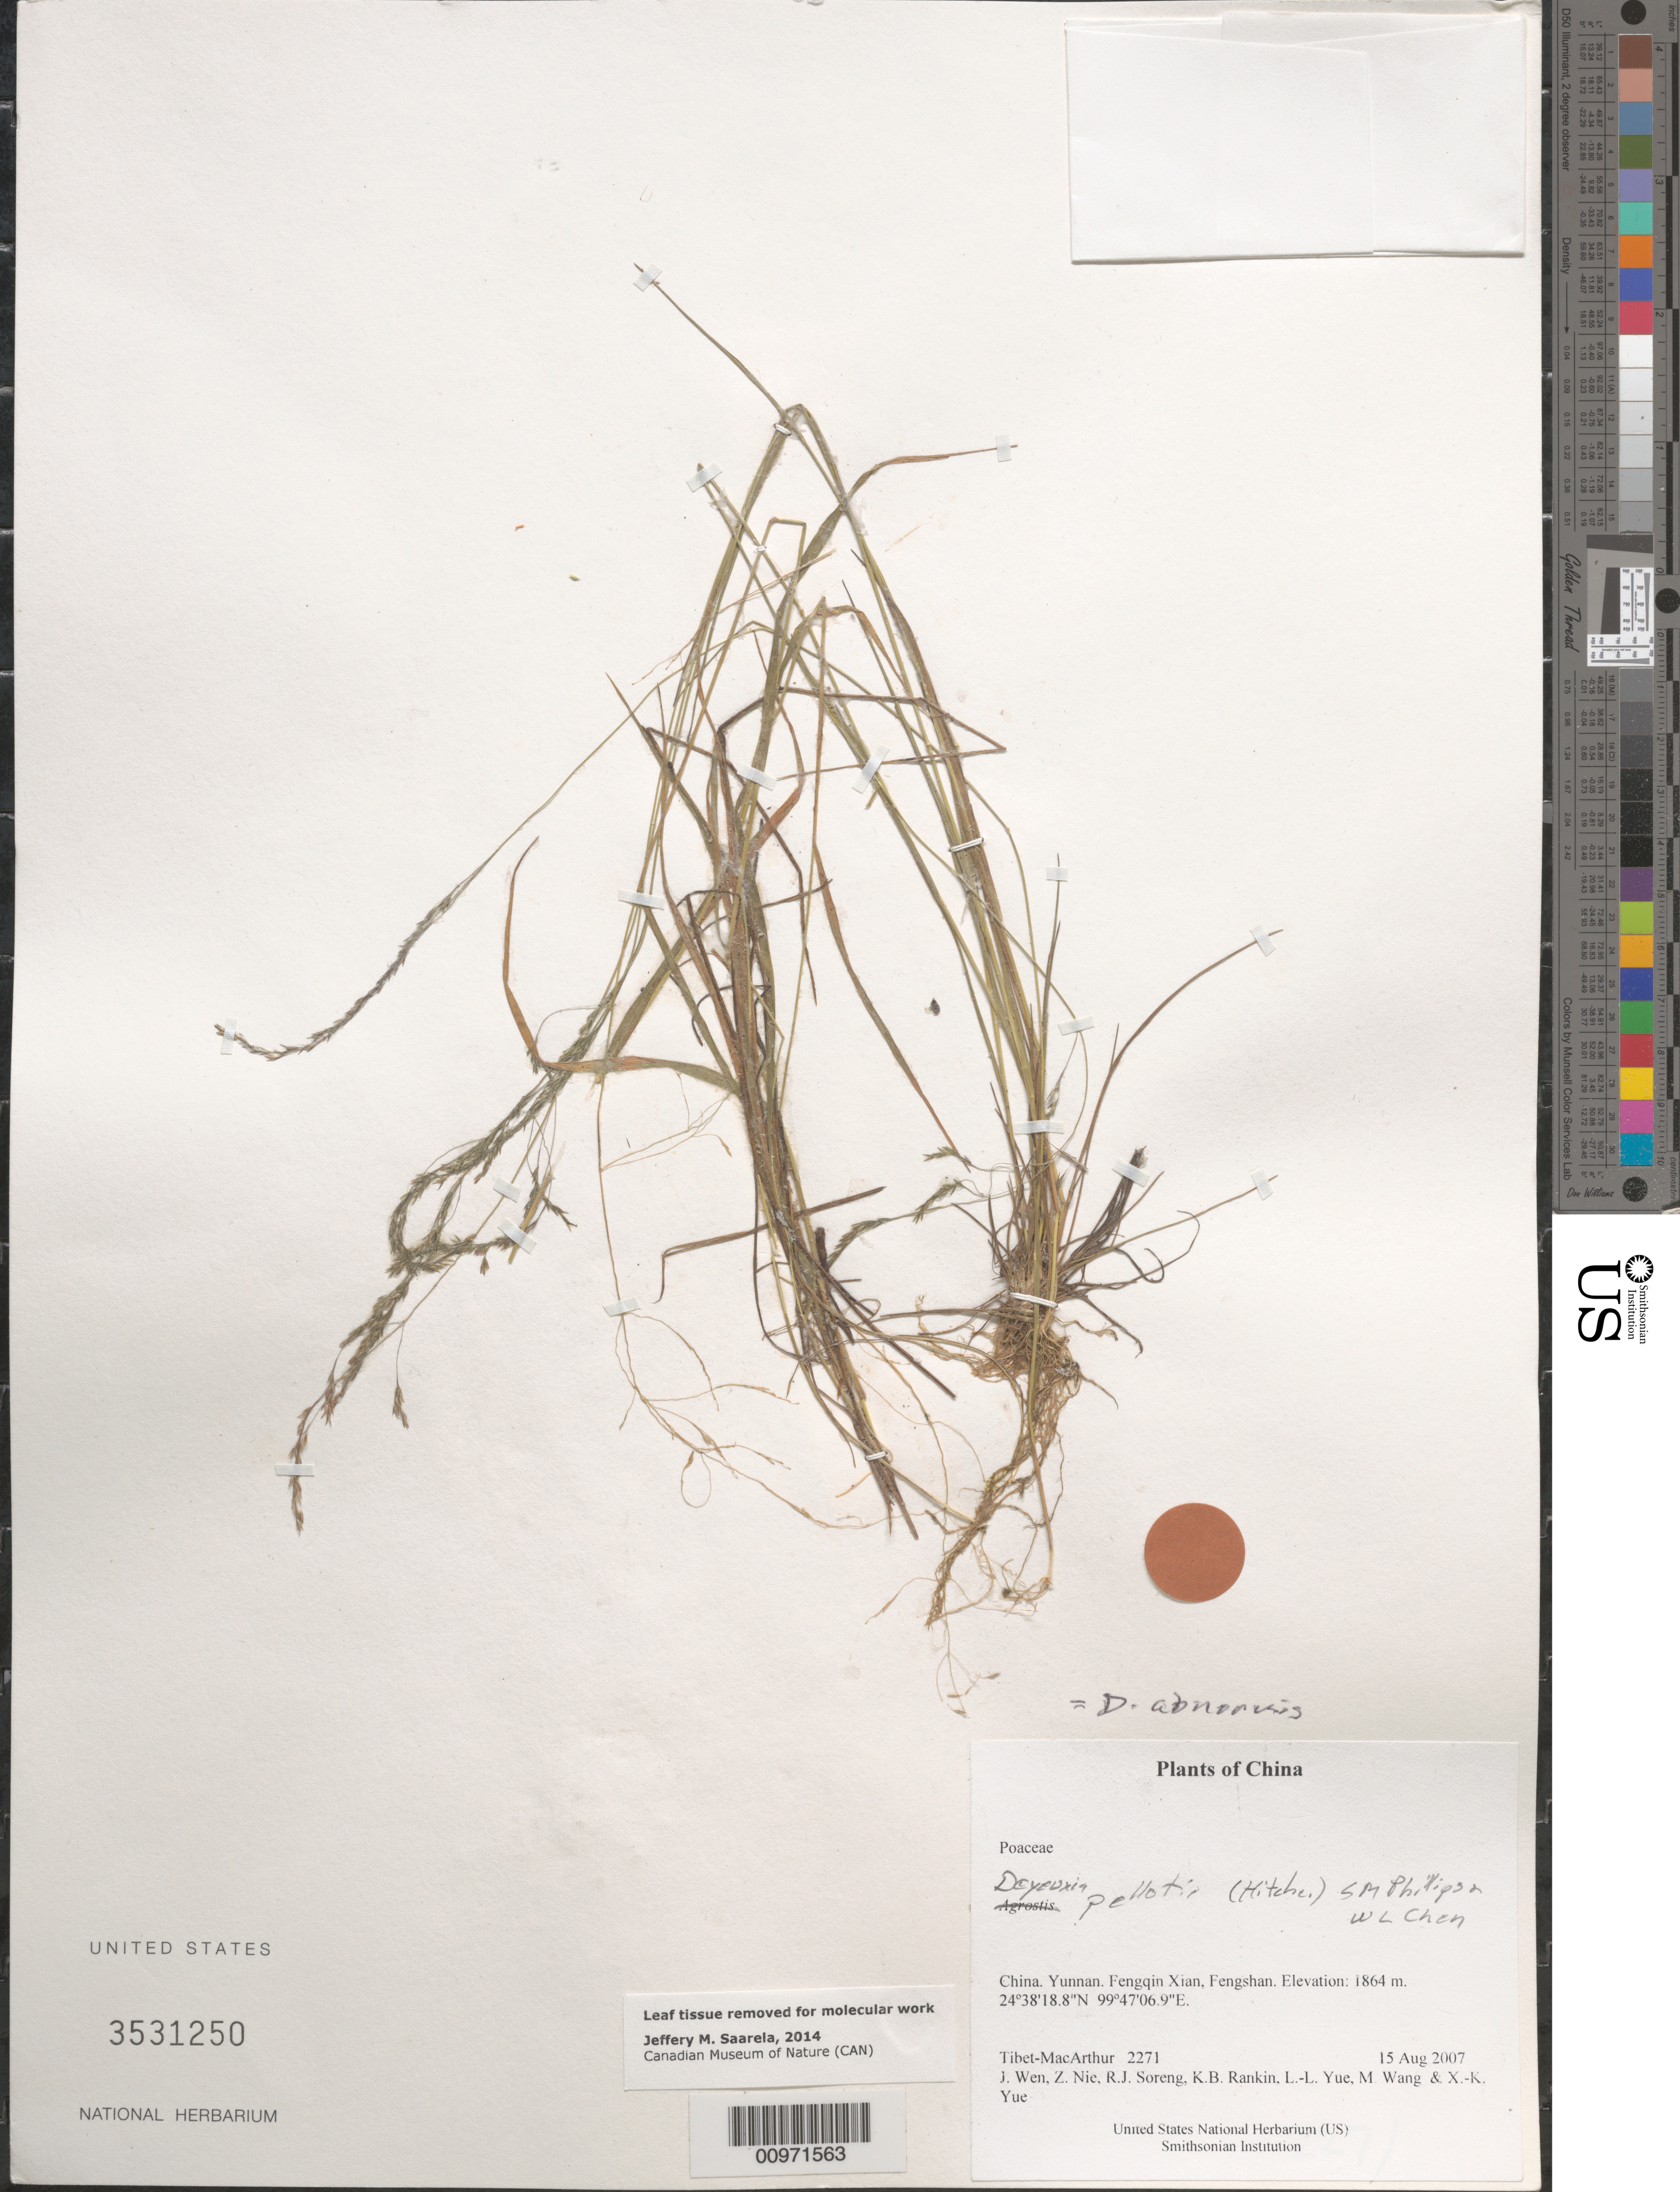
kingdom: Plantae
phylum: Tracheophyta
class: Liliopsida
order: Poales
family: Poaceae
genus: Calamagrostis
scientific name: Calamagrostis diffusa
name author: (Keng) Keng f.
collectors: Tibet-MacArthur, J. Wen, Z. Nie, R. J. Soreng, K. Rankin, L. Yue, M. Wang & X. Yue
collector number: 2271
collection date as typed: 15 Aug 2007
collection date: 2007-08-15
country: China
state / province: Yunnan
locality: Fengqin Xian, Fengshan.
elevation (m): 1864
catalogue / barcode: US 3531250